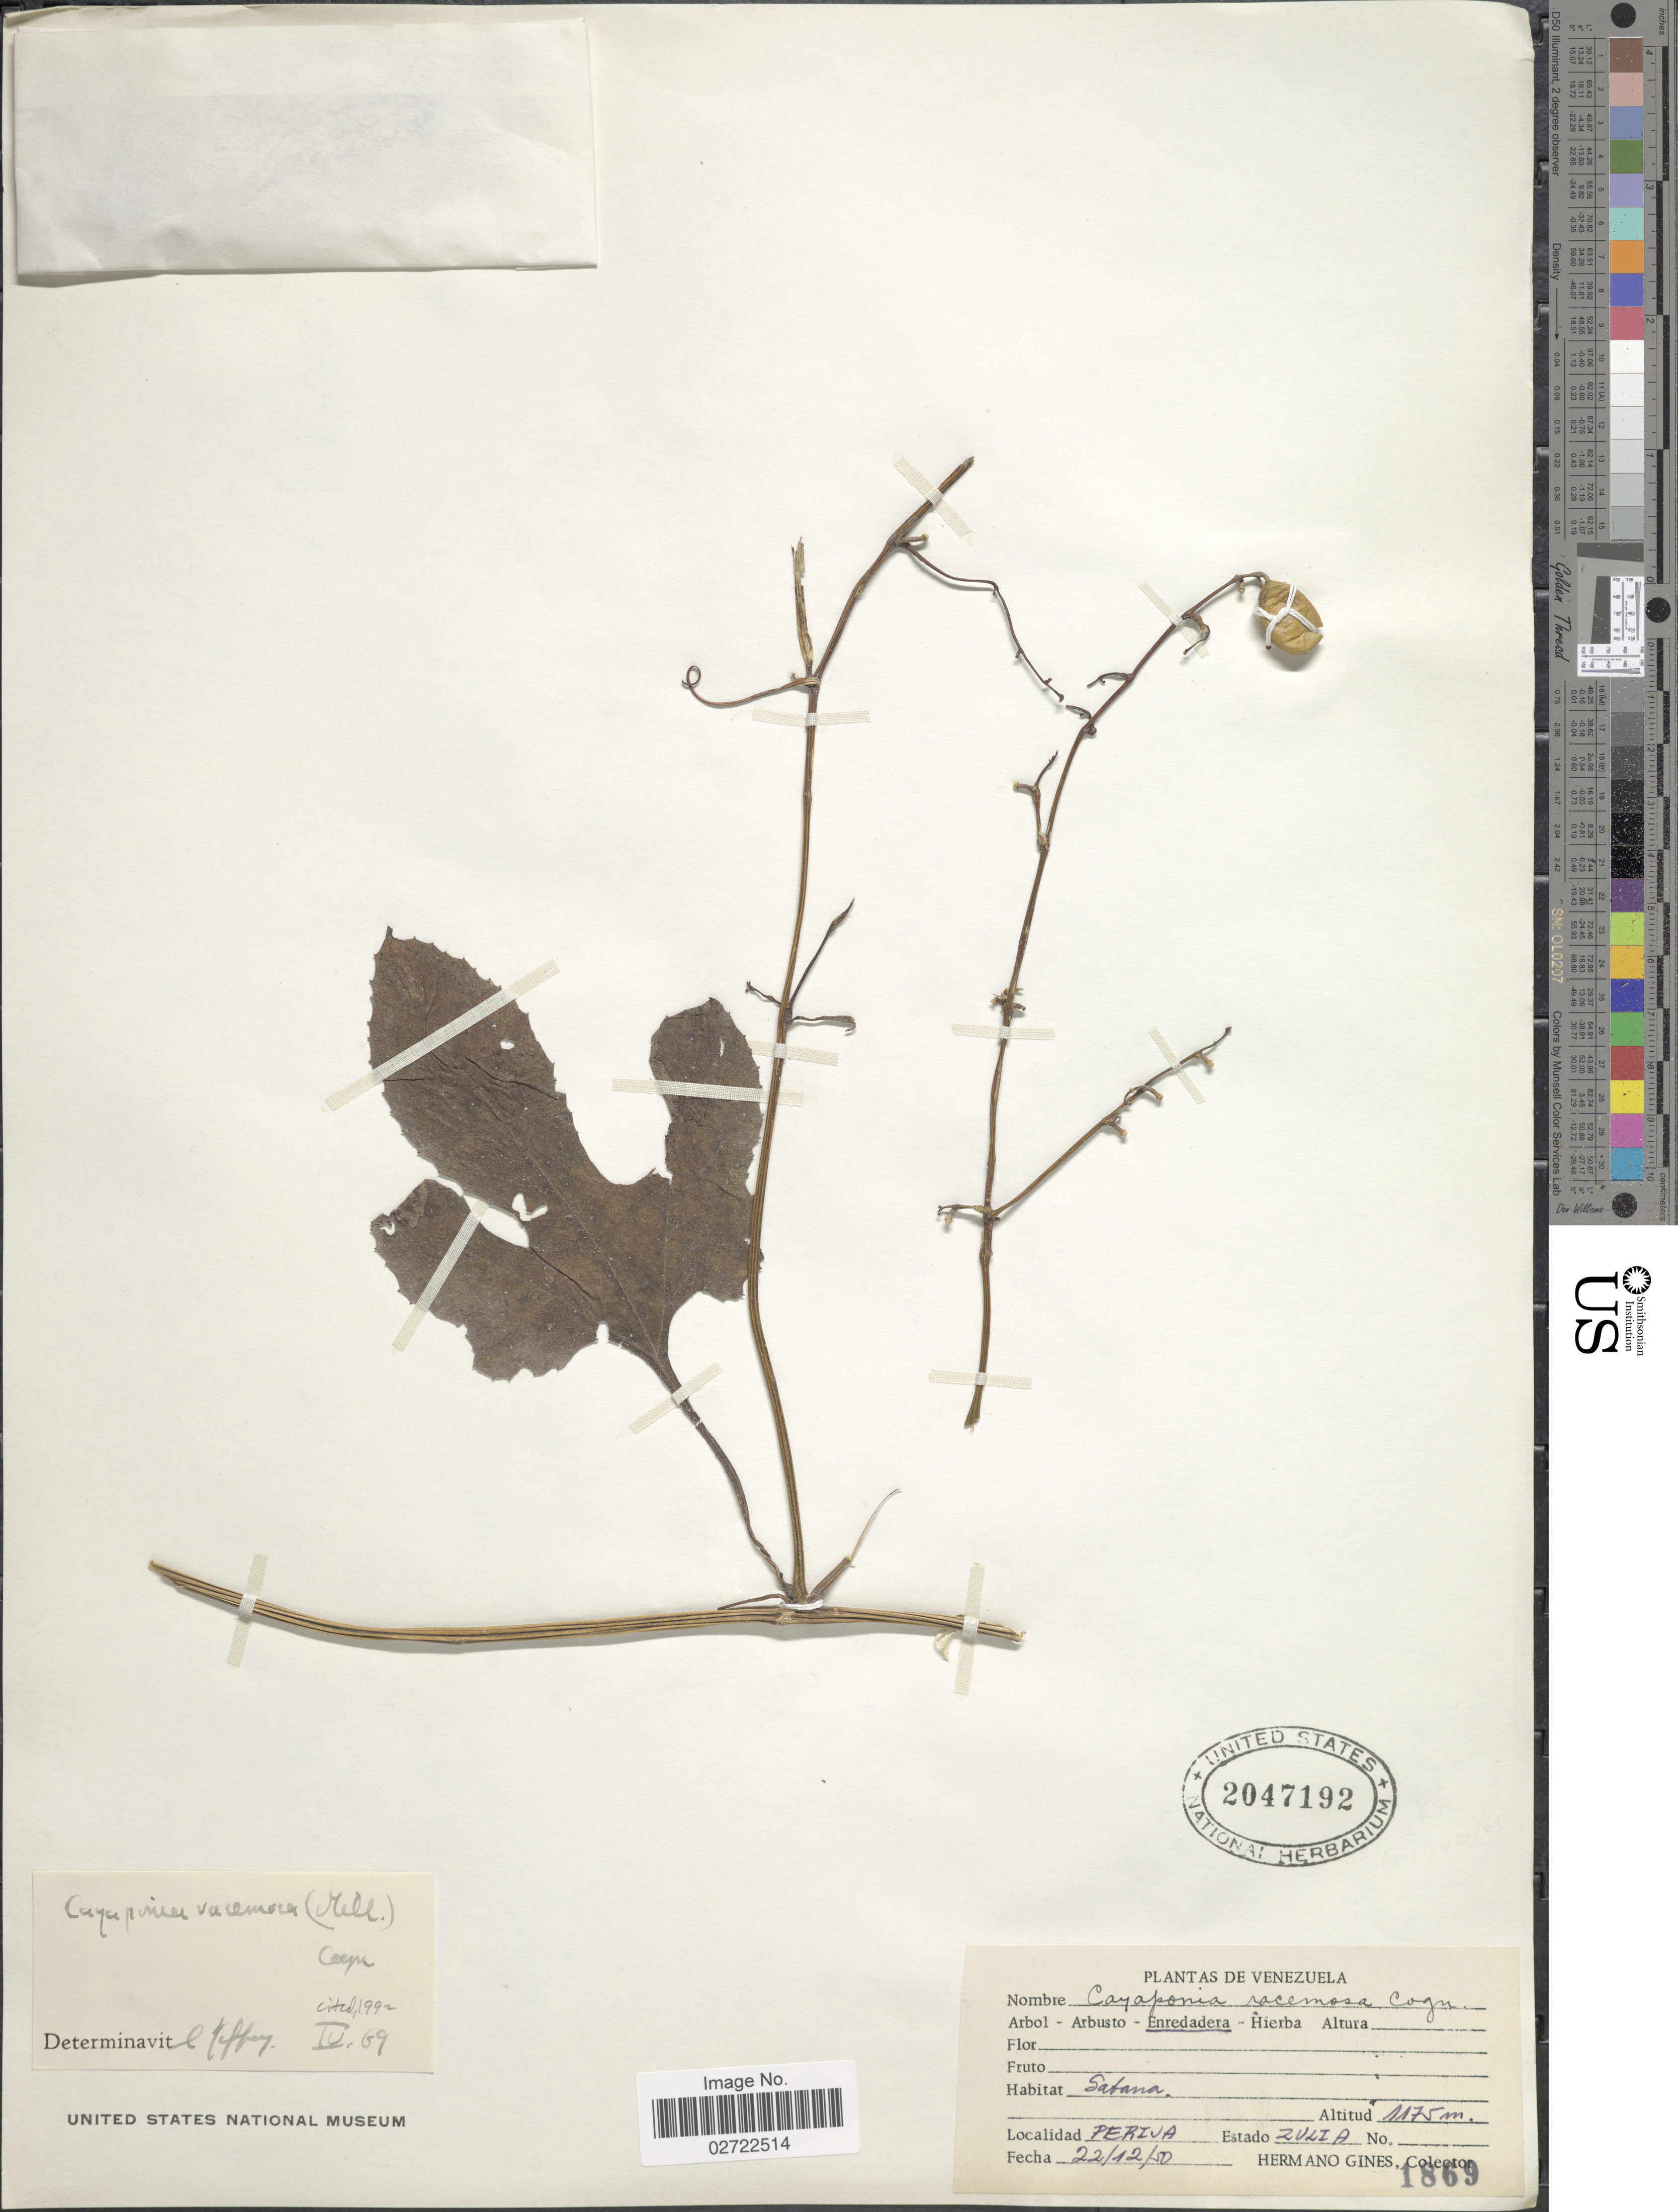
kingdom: Plantae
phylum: Tracheophyta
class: Magnoliopsida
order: Cucurbitales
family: Cucurbitaceae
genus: Cayaponia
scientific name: Cayaponia racemosa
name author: (Mill.) Cogn.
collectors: Bro. Gines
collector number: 1869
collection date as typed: Transcribed d/m/y: 22/12/50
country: Venezuela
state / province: Zulia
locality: Sabana, Perija, Estado Zulia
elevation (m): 1175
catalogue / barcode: US 2047192